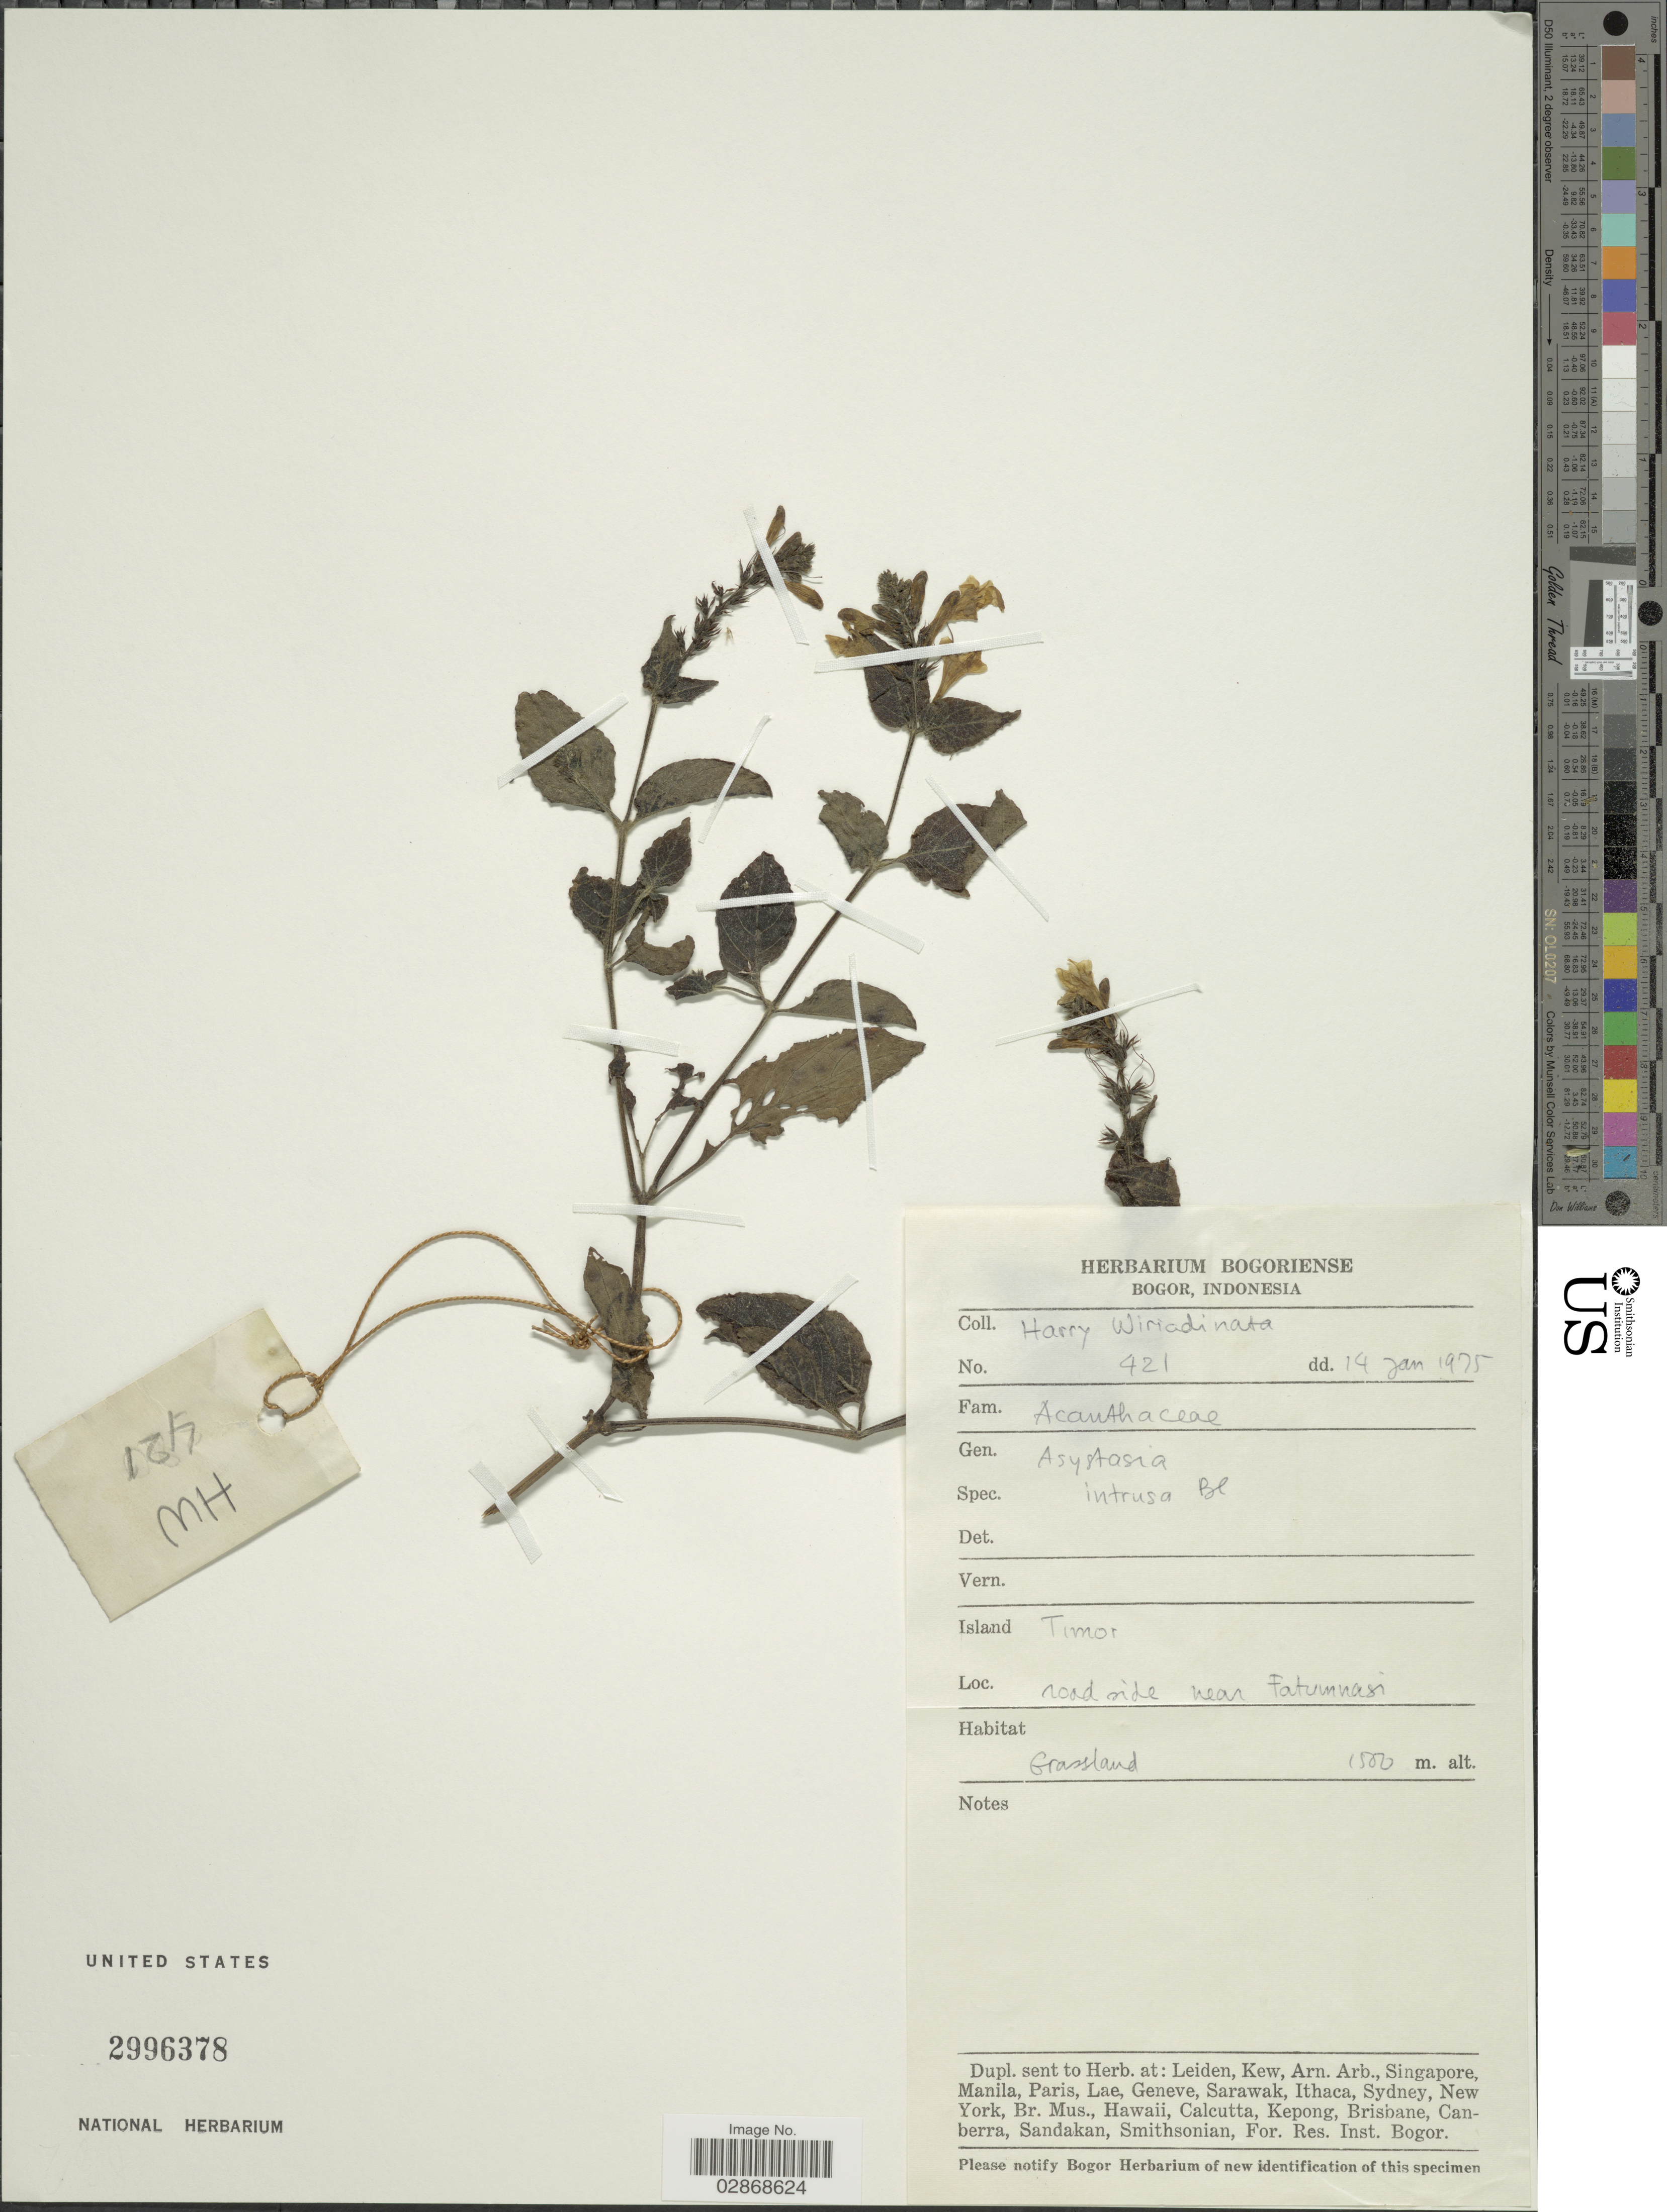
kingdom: Plantae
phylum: Tracheophyta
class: Magnoliopsida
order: Lamiales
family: Acanthaceae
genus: Asystasia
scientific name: Asystasia intrusa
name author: (Forssk.) Blume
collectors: H. Wiriadinata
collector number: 421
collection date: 1975-01-14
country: Indonesia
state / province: Nusa Tenggara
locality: Timor. Roadside near Fatumnasi.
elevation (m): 1500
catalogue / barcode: US 2996378